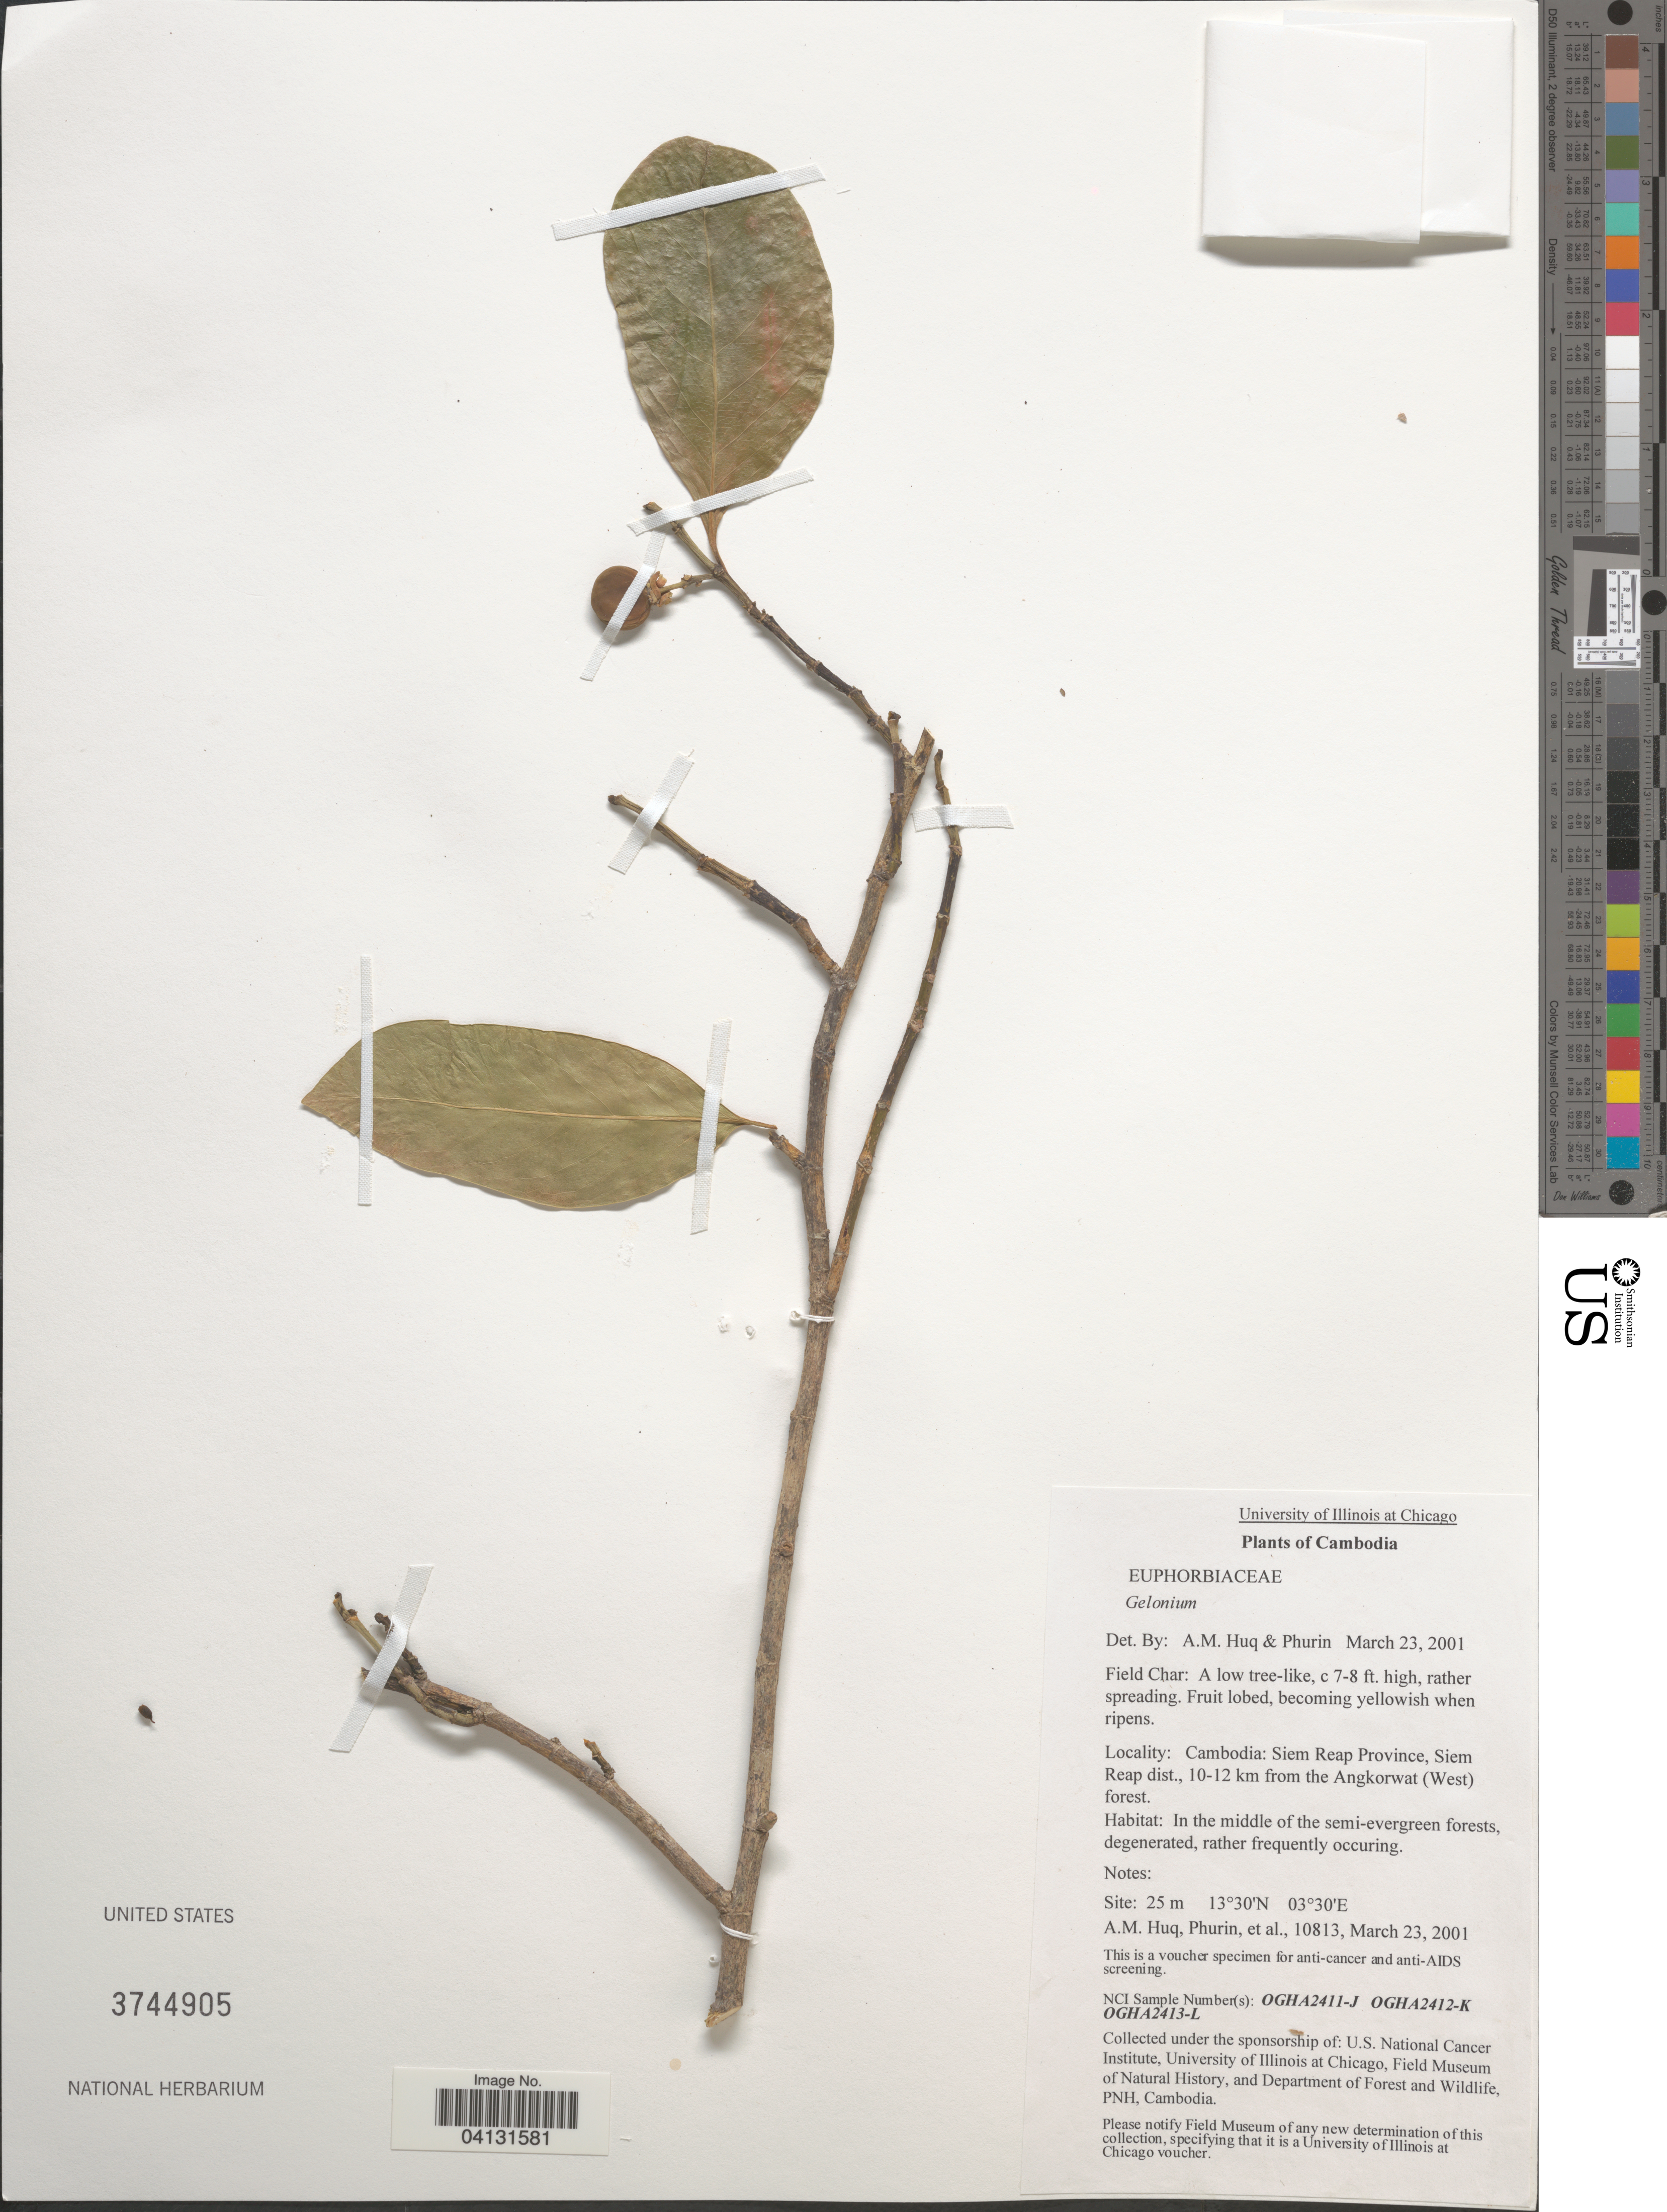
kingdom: Plantae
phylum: Tracheophyta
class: Magnoliopsida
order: Malpighiales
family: Euphorbiaceae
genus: Gelonium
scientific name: Gelonium sp.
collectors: A. M. Huq, -. Phurin & et al.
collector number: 10813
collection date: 2001-03-23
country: Cambodia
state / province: Siĕm Réab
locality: Siem Reap Province, Siem Reap dist., 10-12 km from the Angkorwat (West) forest.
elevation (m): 25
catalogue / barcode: US 3744905